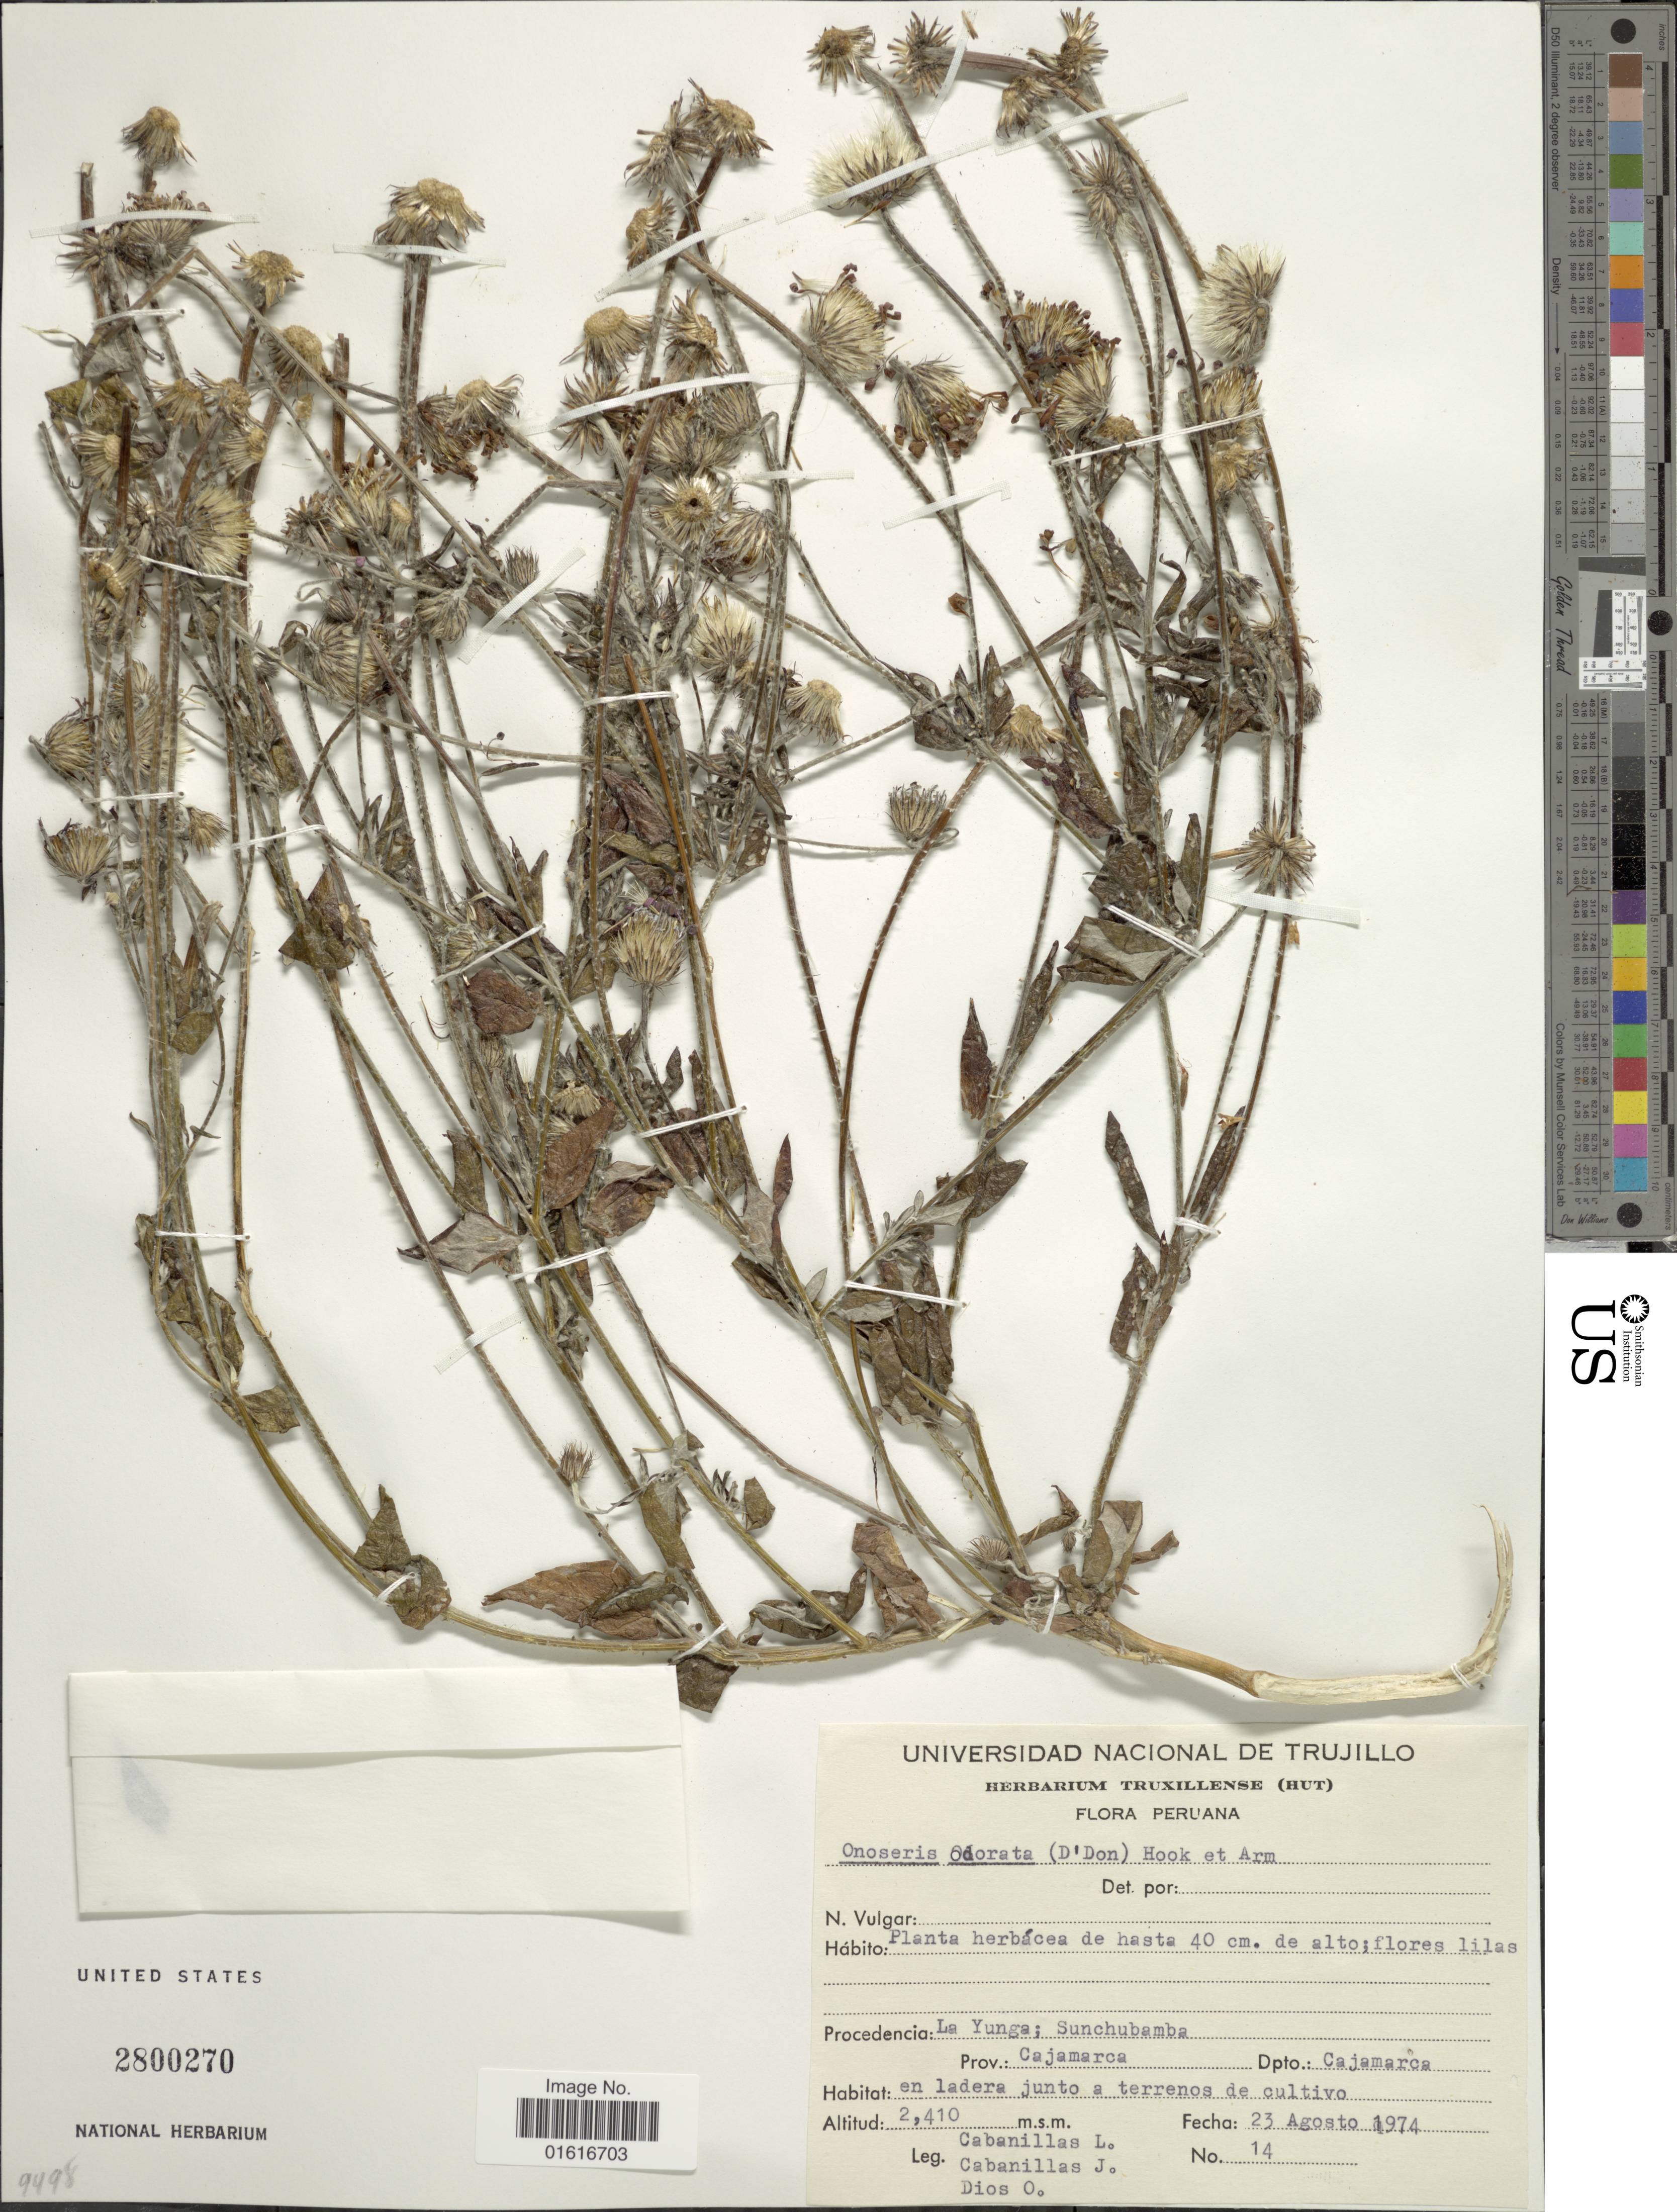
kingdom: Plantae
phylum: Tracheophyta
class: Magnoliopsida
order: Asterales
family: Asteraceae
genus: Onoseris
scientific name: Onoseris odorata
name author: (D. Don) Hook. & Arn.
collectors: L. Cabanillas, J. Cabanillas & O. Dios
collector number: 14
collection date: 1974-08-23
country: Peru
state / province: Cajamarca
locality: Procedencia: La Yunga; Sunchubamba, Prov. Cajamarca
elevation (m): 2410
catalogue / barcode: US 2800270